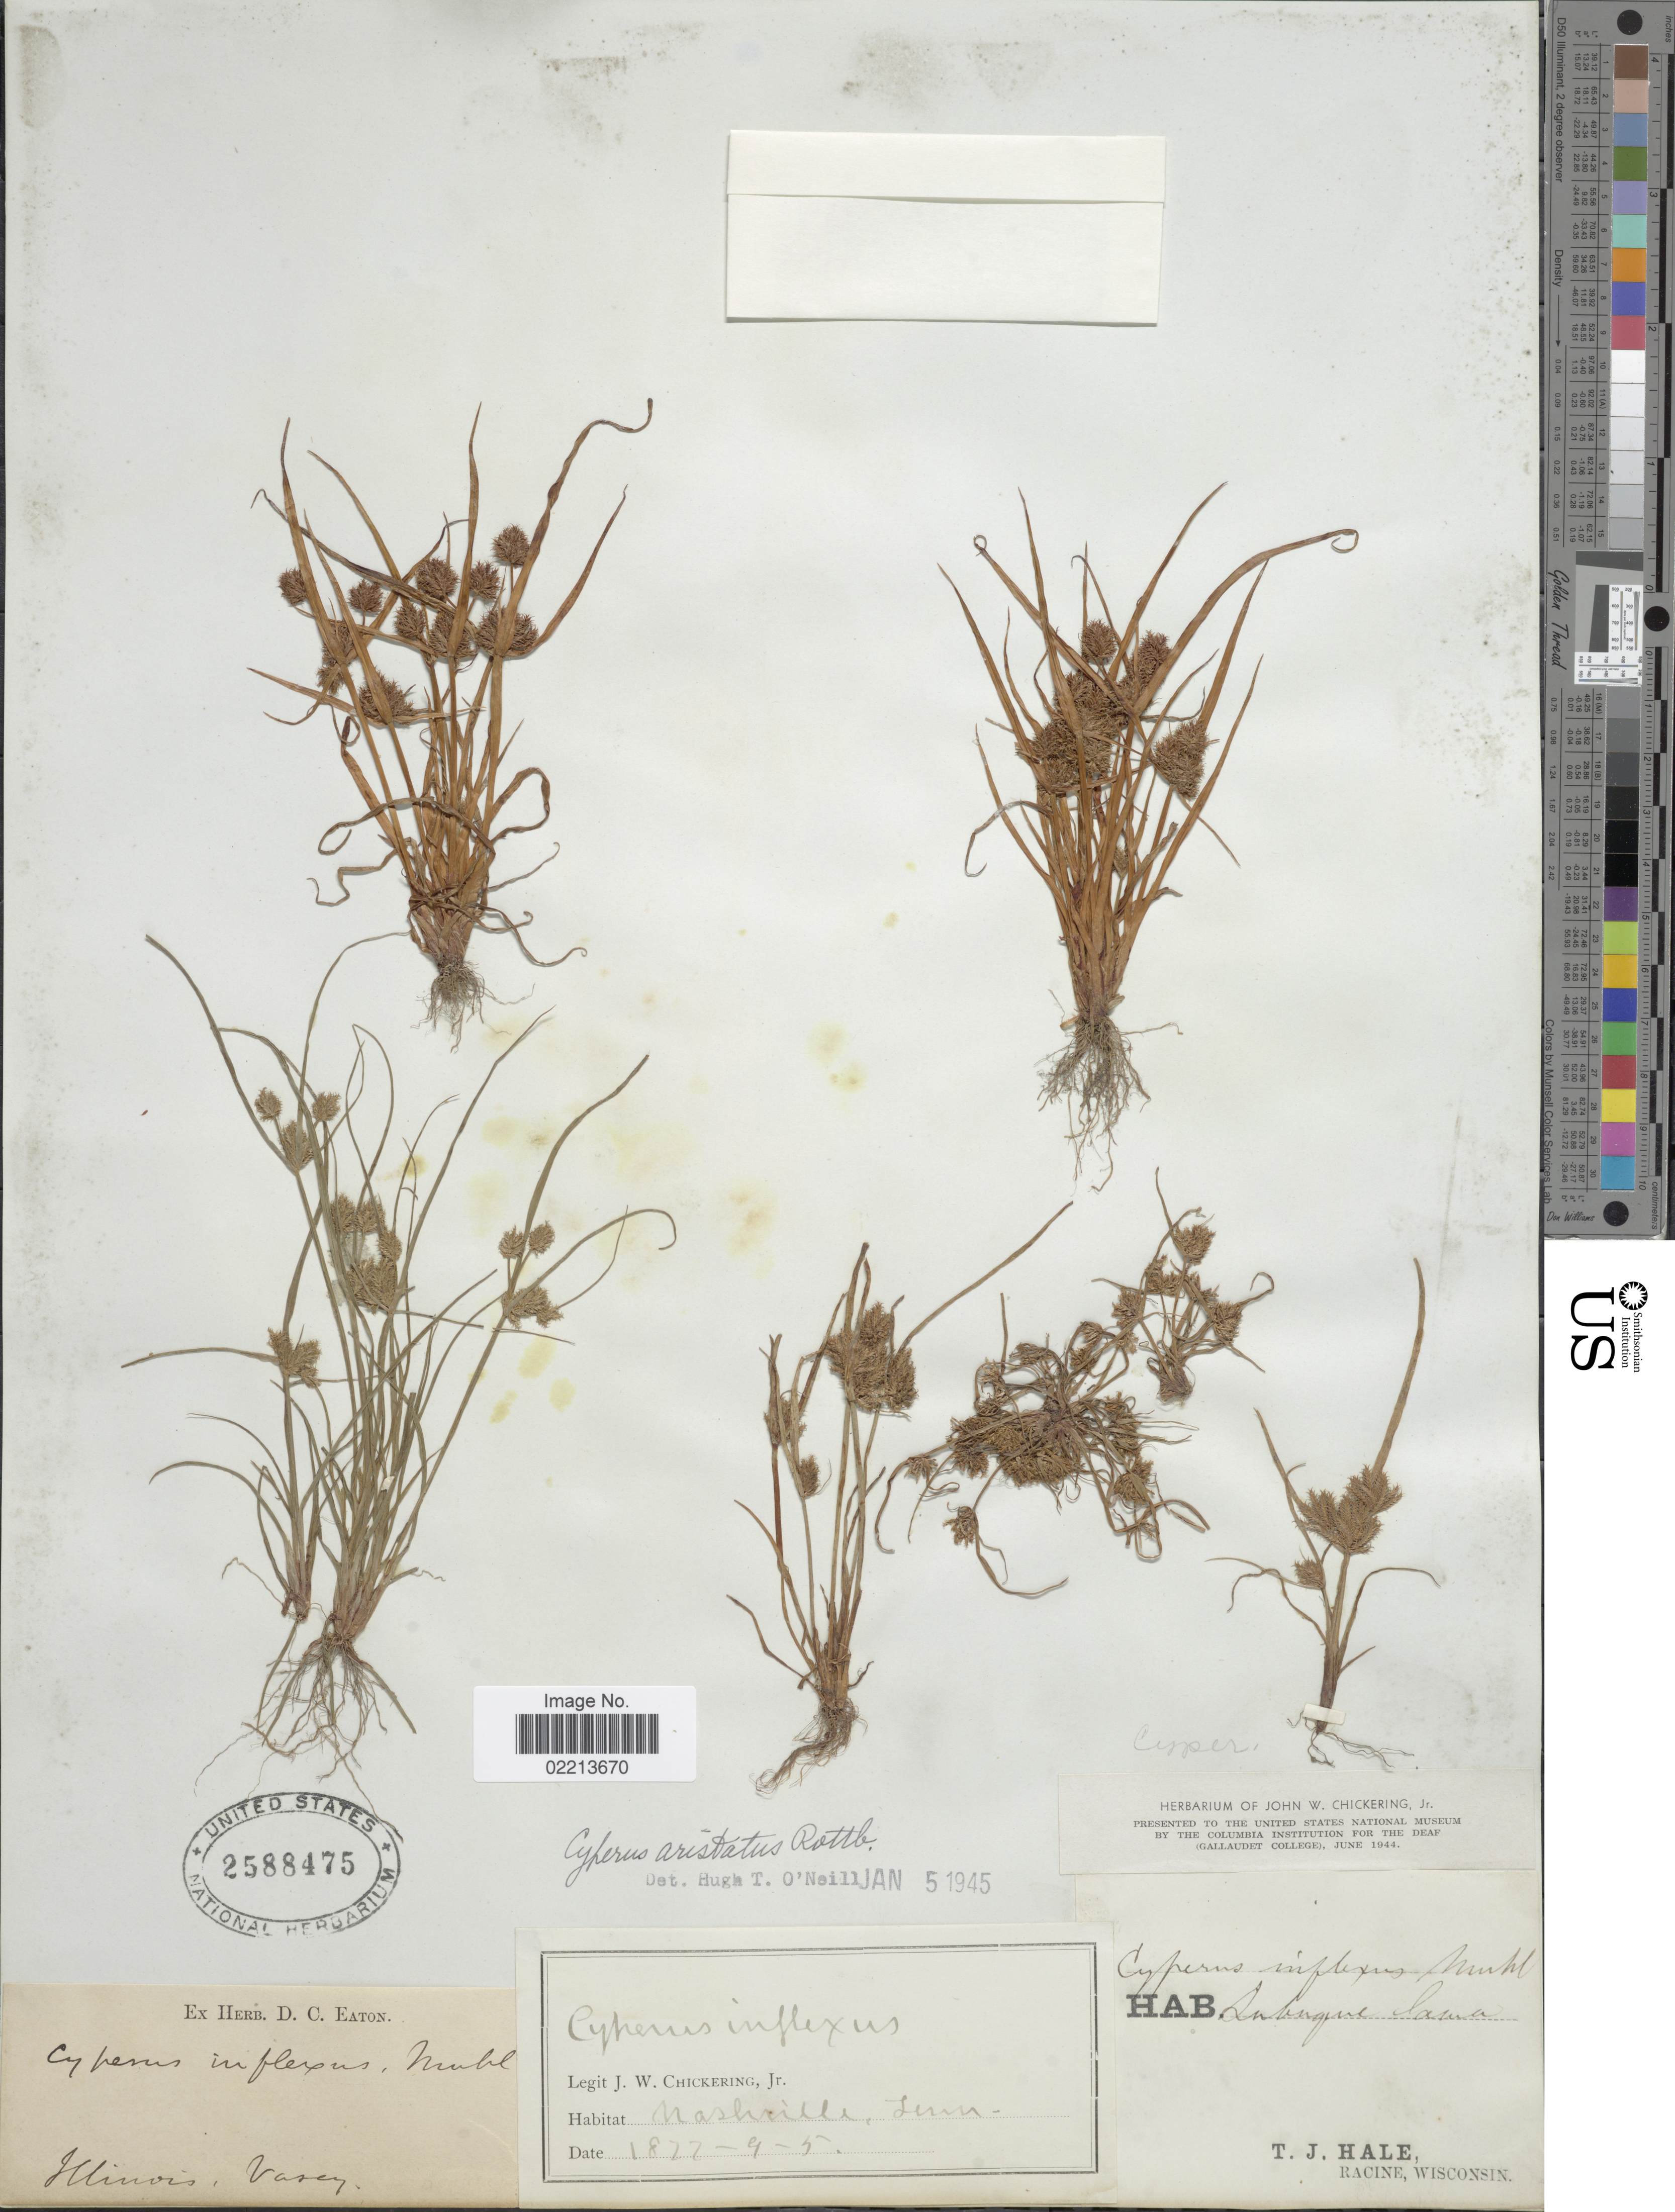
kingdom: Plantae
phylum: Tracheophyta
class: Liliopsida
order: Poales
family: Cyperaceae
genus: Cyperus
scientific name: Cyperus squarrosus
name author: L.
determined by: Strong, Mark T., (BOT), Smithsonian Institution - National Museum of Natural History (UNITED STATES)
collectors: Vasey, --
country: United States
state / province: Illinois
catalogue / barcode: US 2588475-3